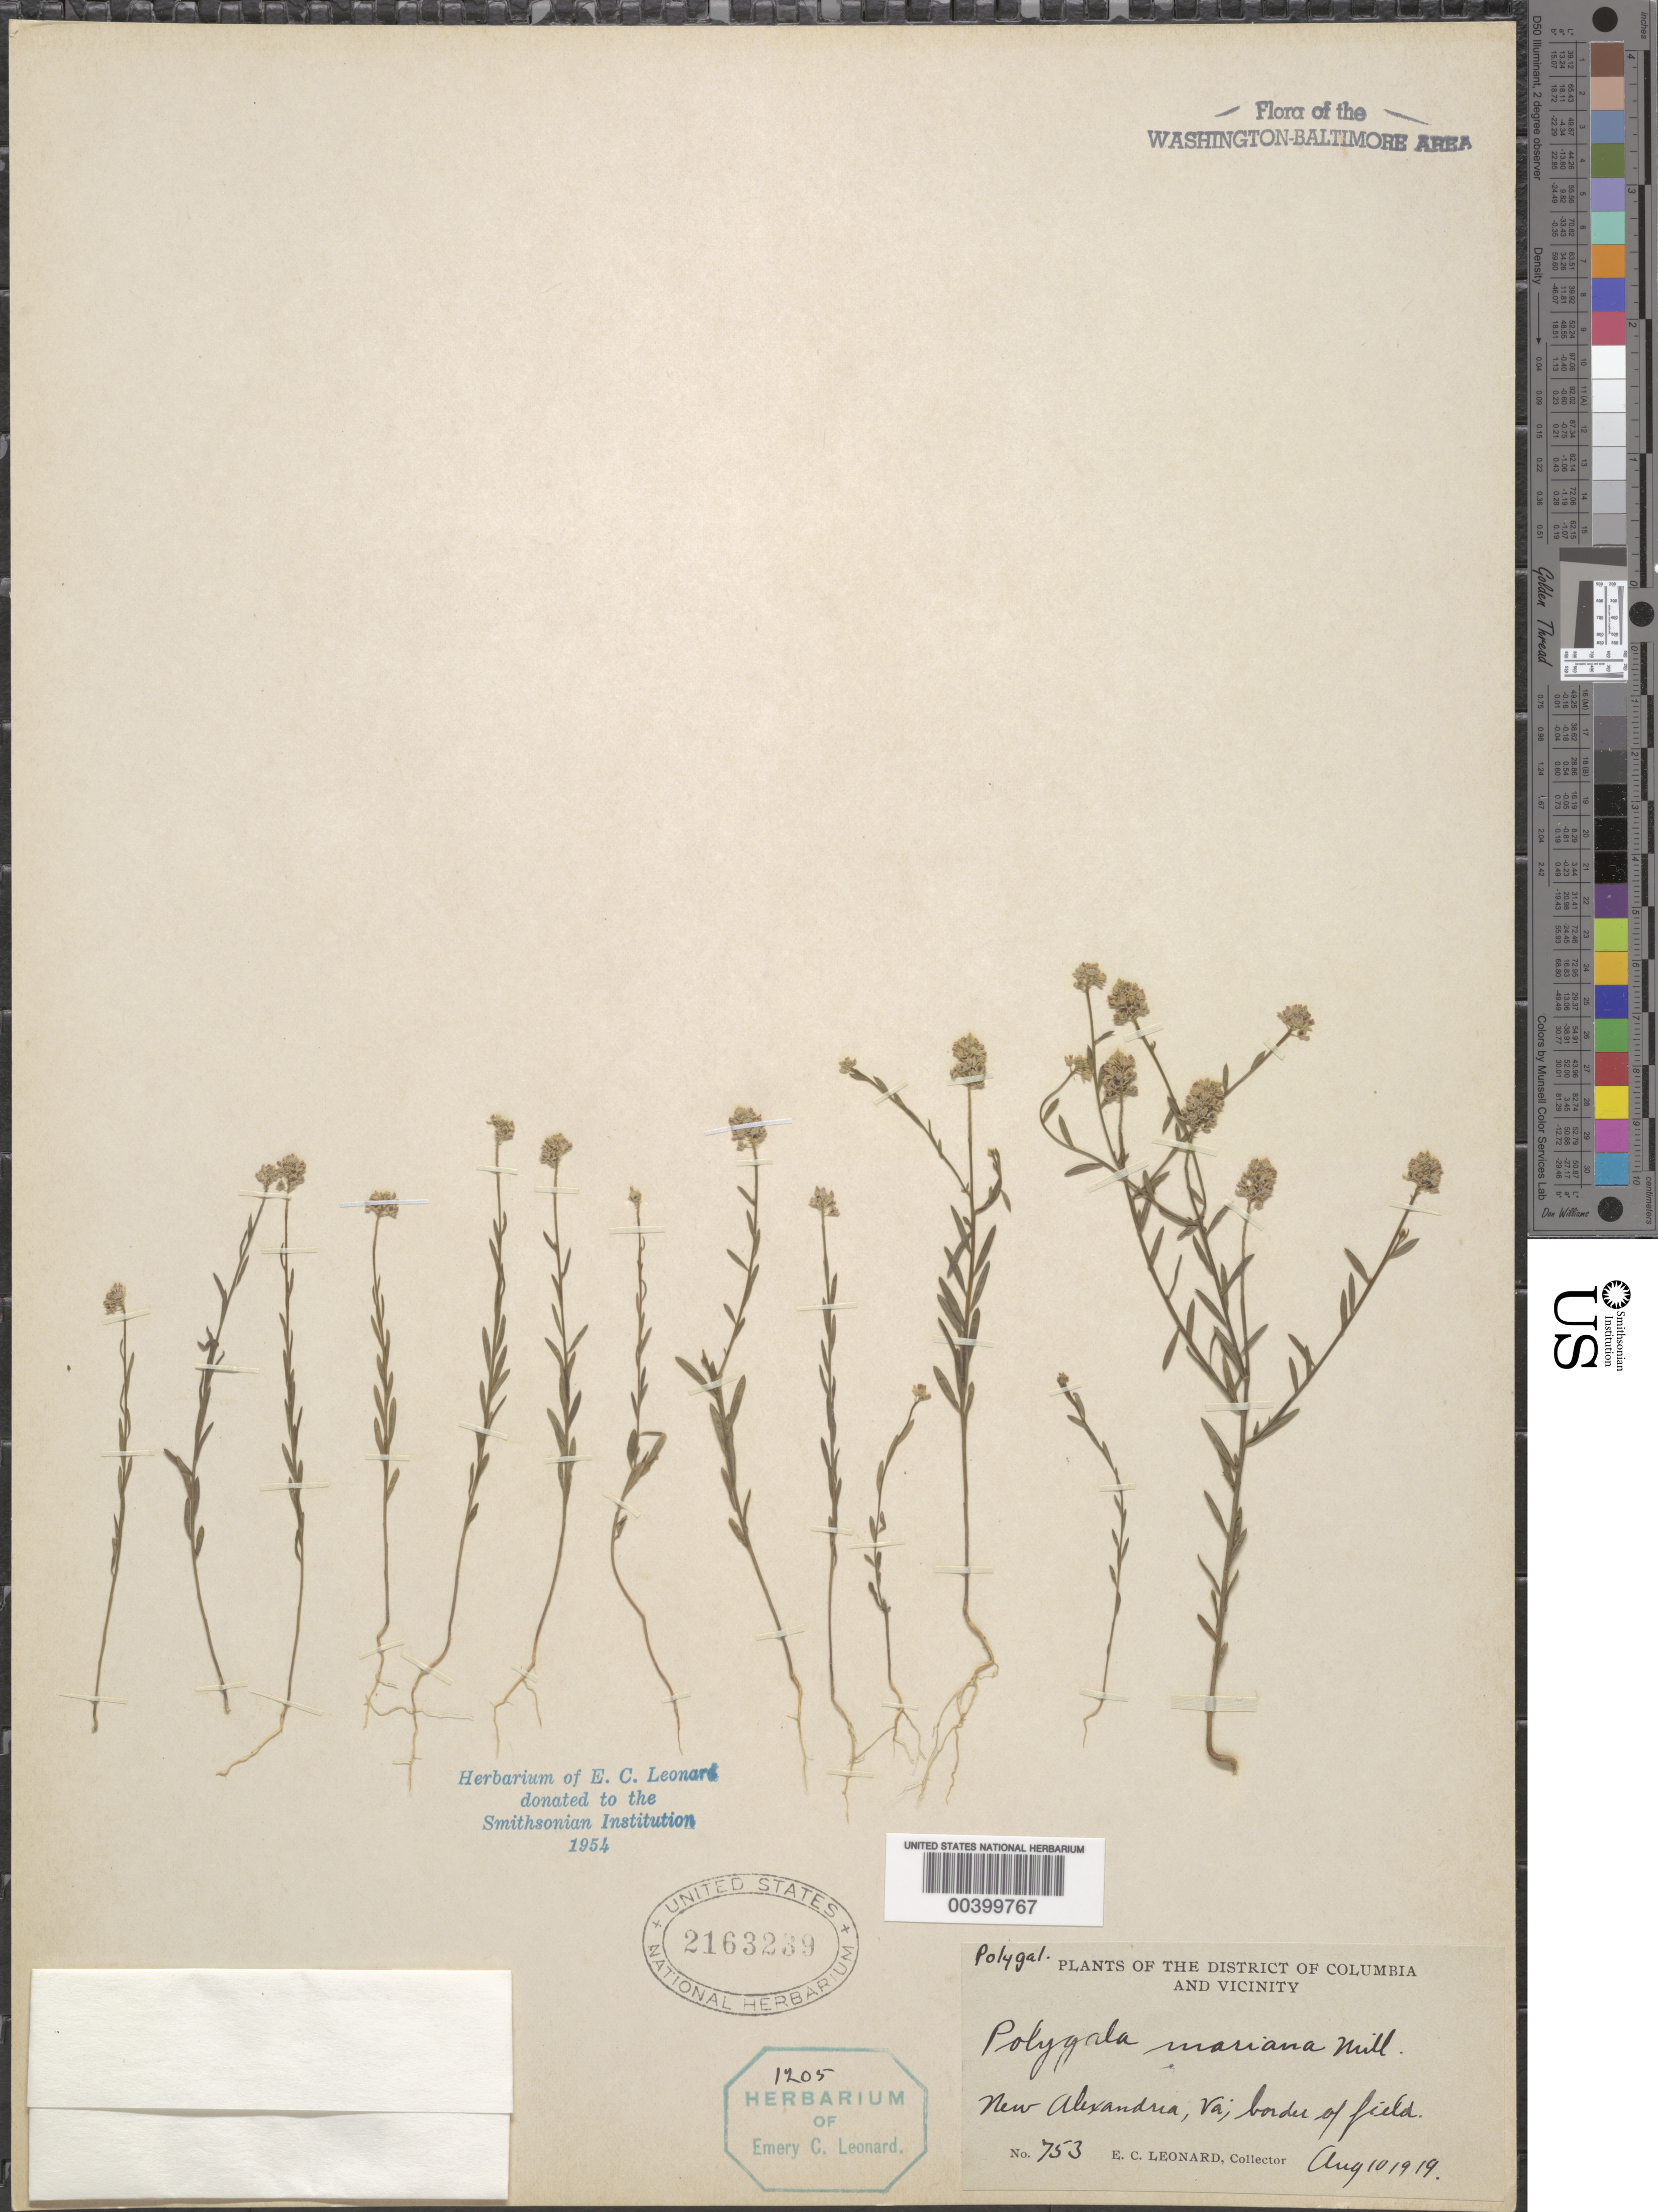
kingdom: Plantae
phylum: Tracheophyta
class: Magnoliopsida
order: Fabales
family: Polygalaceae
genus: Polygala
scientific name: Polygala mariana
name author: Mill.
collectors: E. C. Leonard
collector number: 753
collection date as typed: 10 Aug 1919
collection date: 1919-08-10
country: United States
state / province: Virginia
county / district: Fairfax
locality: New Alexandria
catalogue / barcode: US 2163239